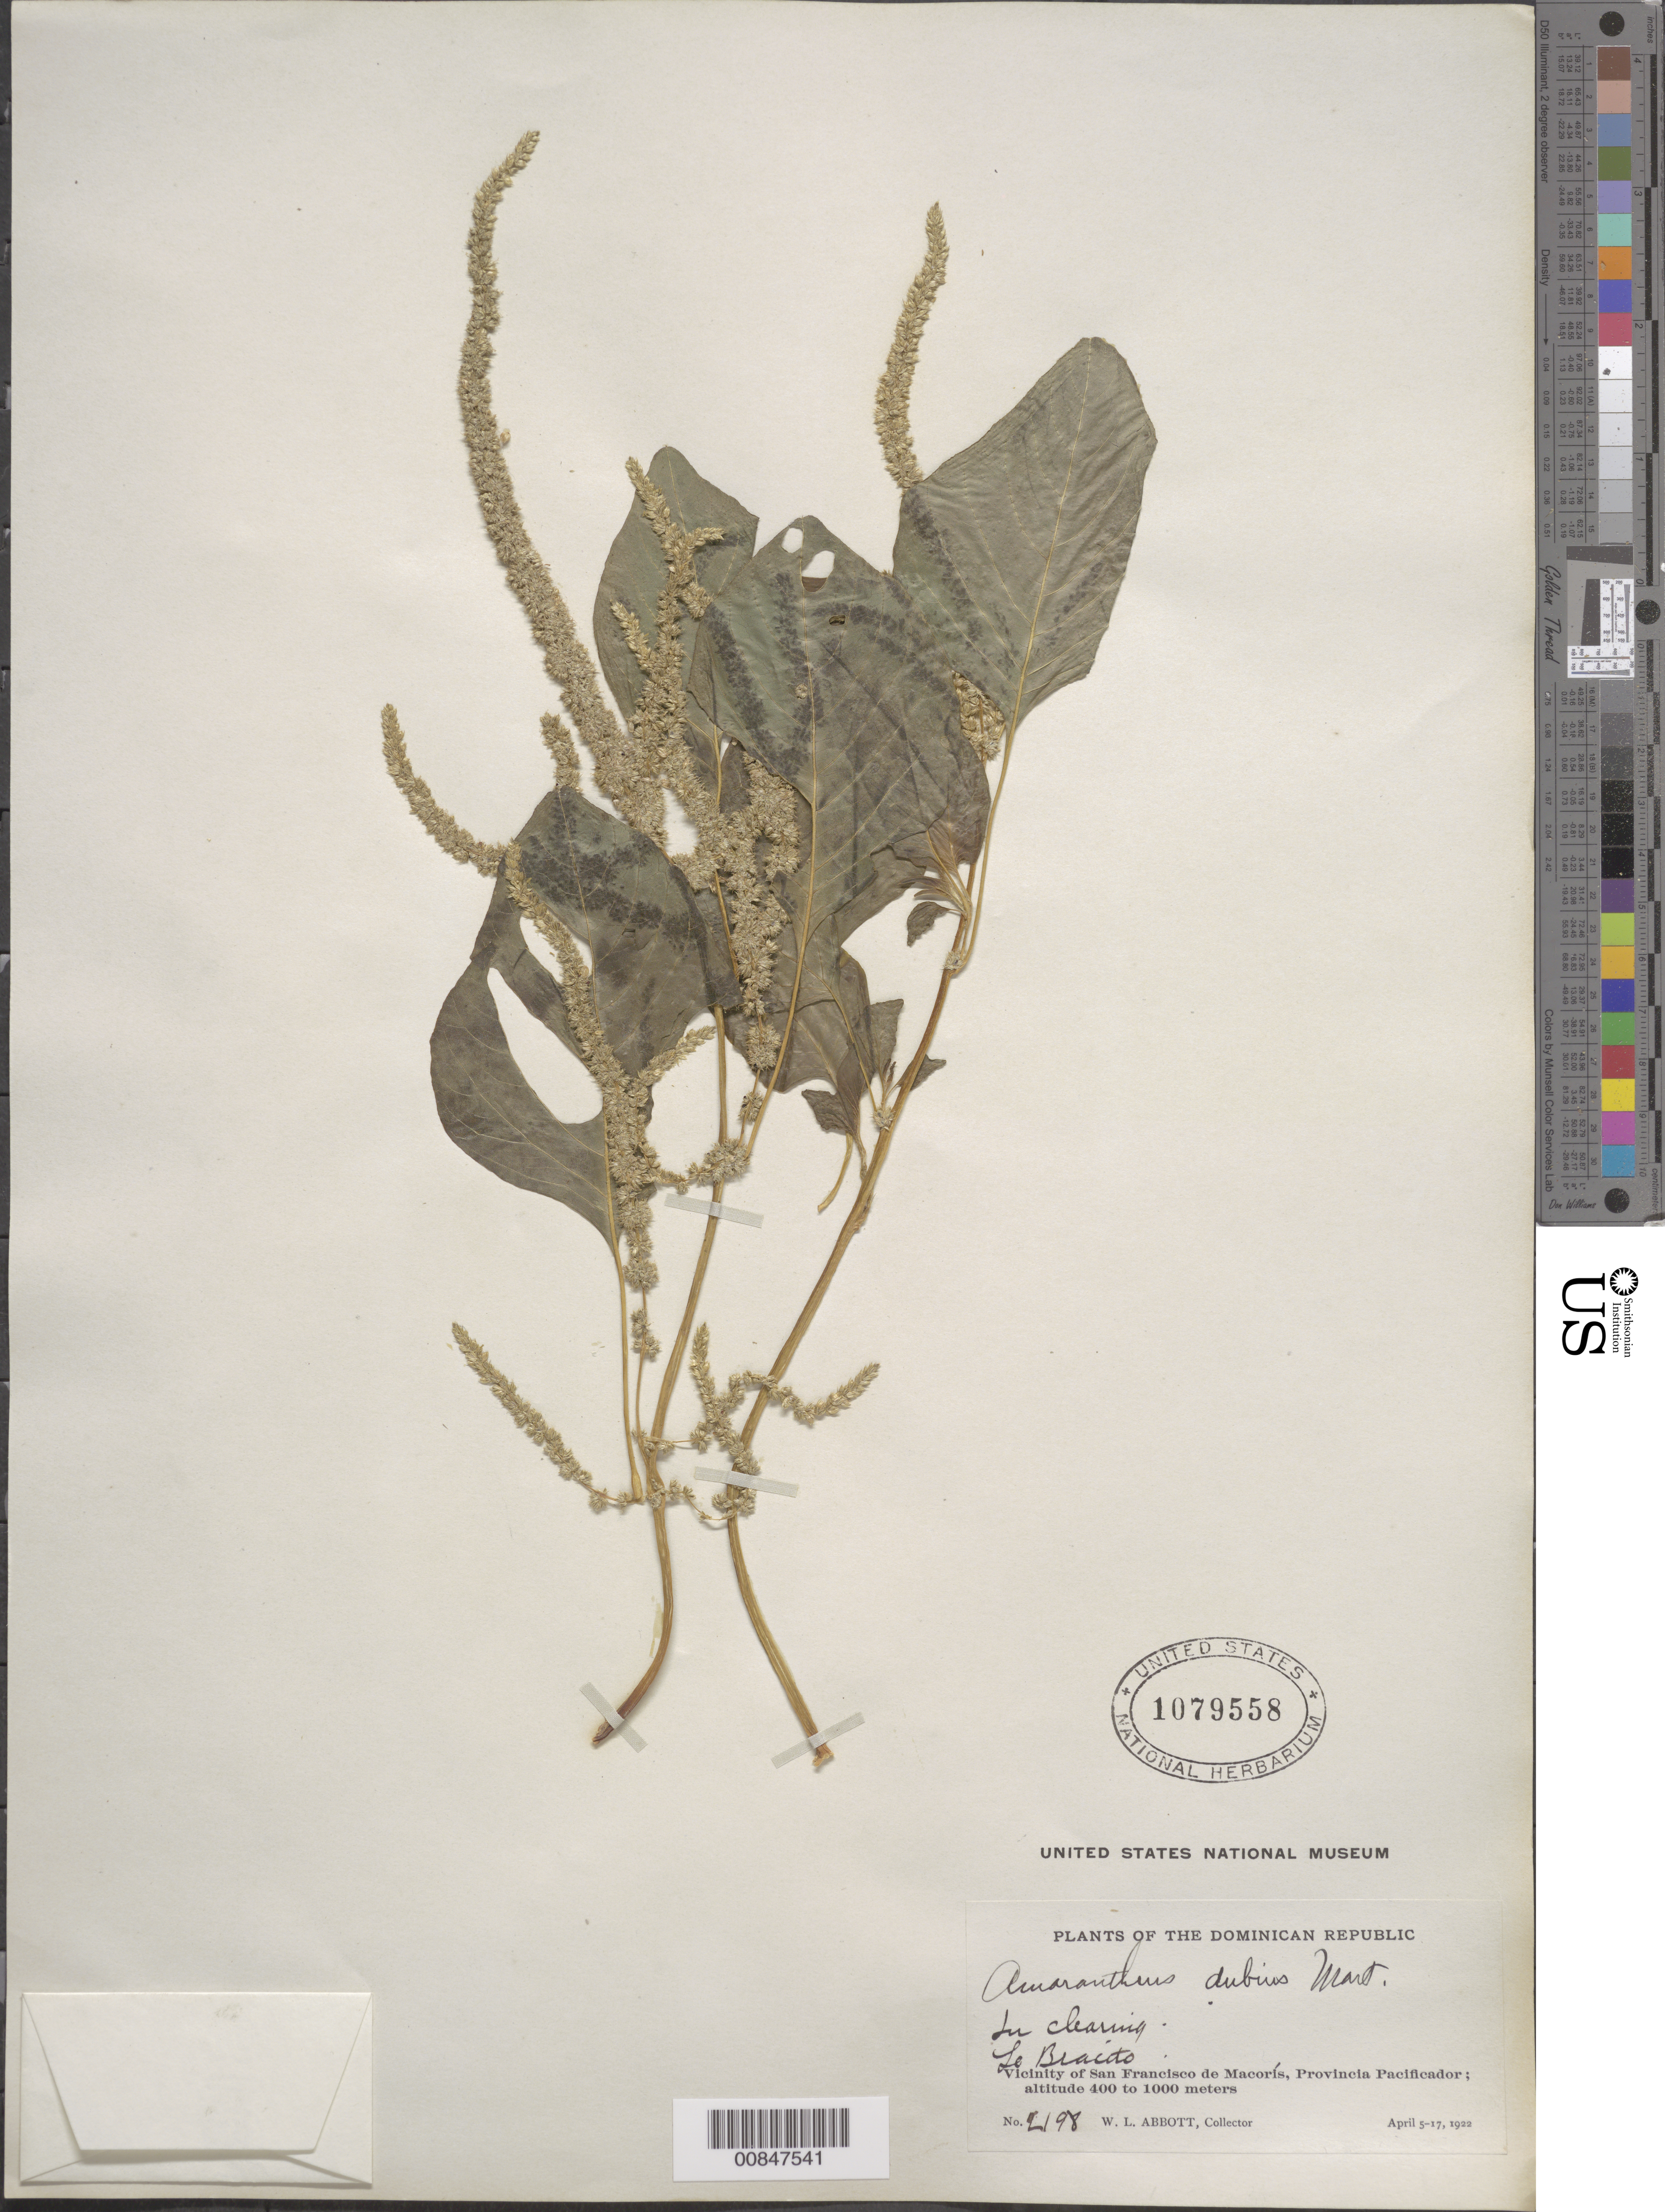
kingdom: Plantae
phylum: Tracheophyta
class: Magnoliopsida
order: Caryophyllales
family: Amaranthaceae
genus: Amaranthus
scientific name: Amaranthus dubius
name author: Mart. ex Thell.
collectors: W. L. Abbott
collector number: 2198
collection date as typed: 05 Apr 1922 to 17 Apr 1922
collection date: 1922-04-05/1922-04-17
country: Dominican Republic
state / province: Duarte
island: Hispaniola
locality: Vicinity of San Francisco de Macoris, Provincia Pacificador (obsolete). Le Bracito.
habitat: In clearing.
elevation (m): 400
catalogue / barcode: US 1079558